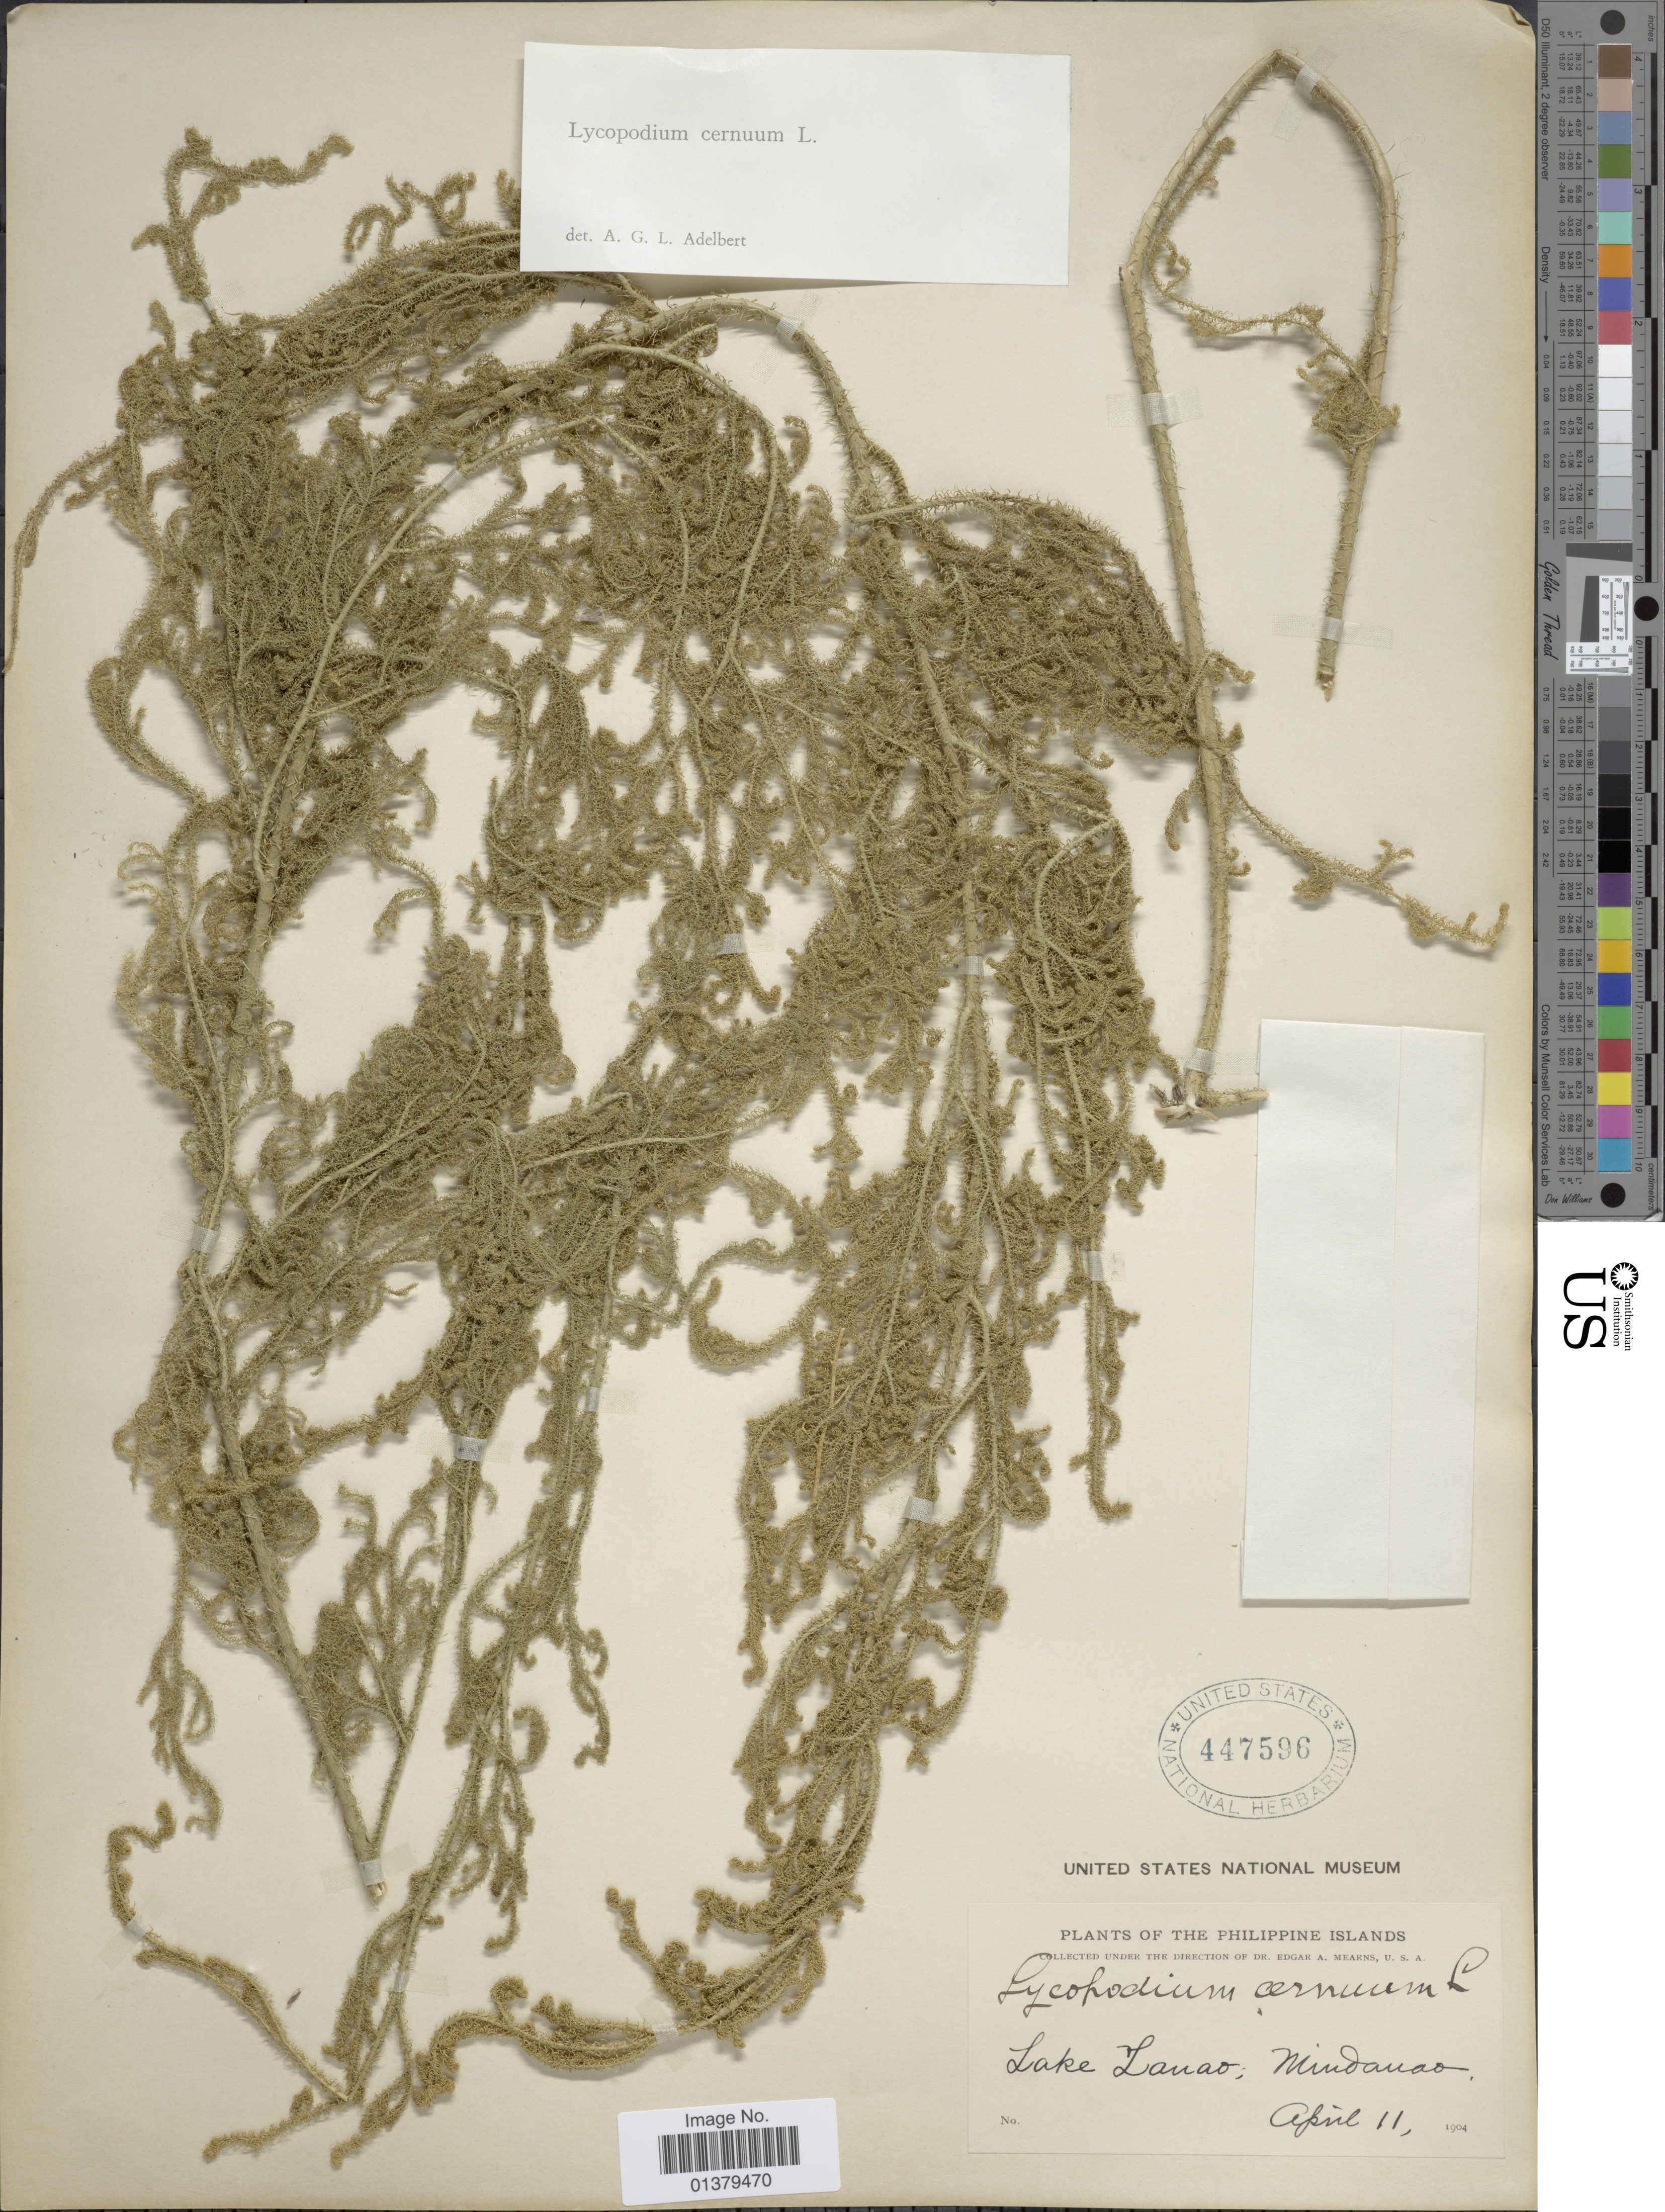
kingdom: Plantae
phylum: Tracheophyta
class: Lycopodiopsida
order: Lycopodiales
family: Lycopodiaceae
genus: Palhinhaea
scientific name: Palhinhaea cernua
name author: (L.) Vasc. & Franco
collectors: E. A. Mearns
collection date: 1904-04-11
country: Philippines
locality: Lake Lanao; Mindanao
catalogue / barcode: US 447596